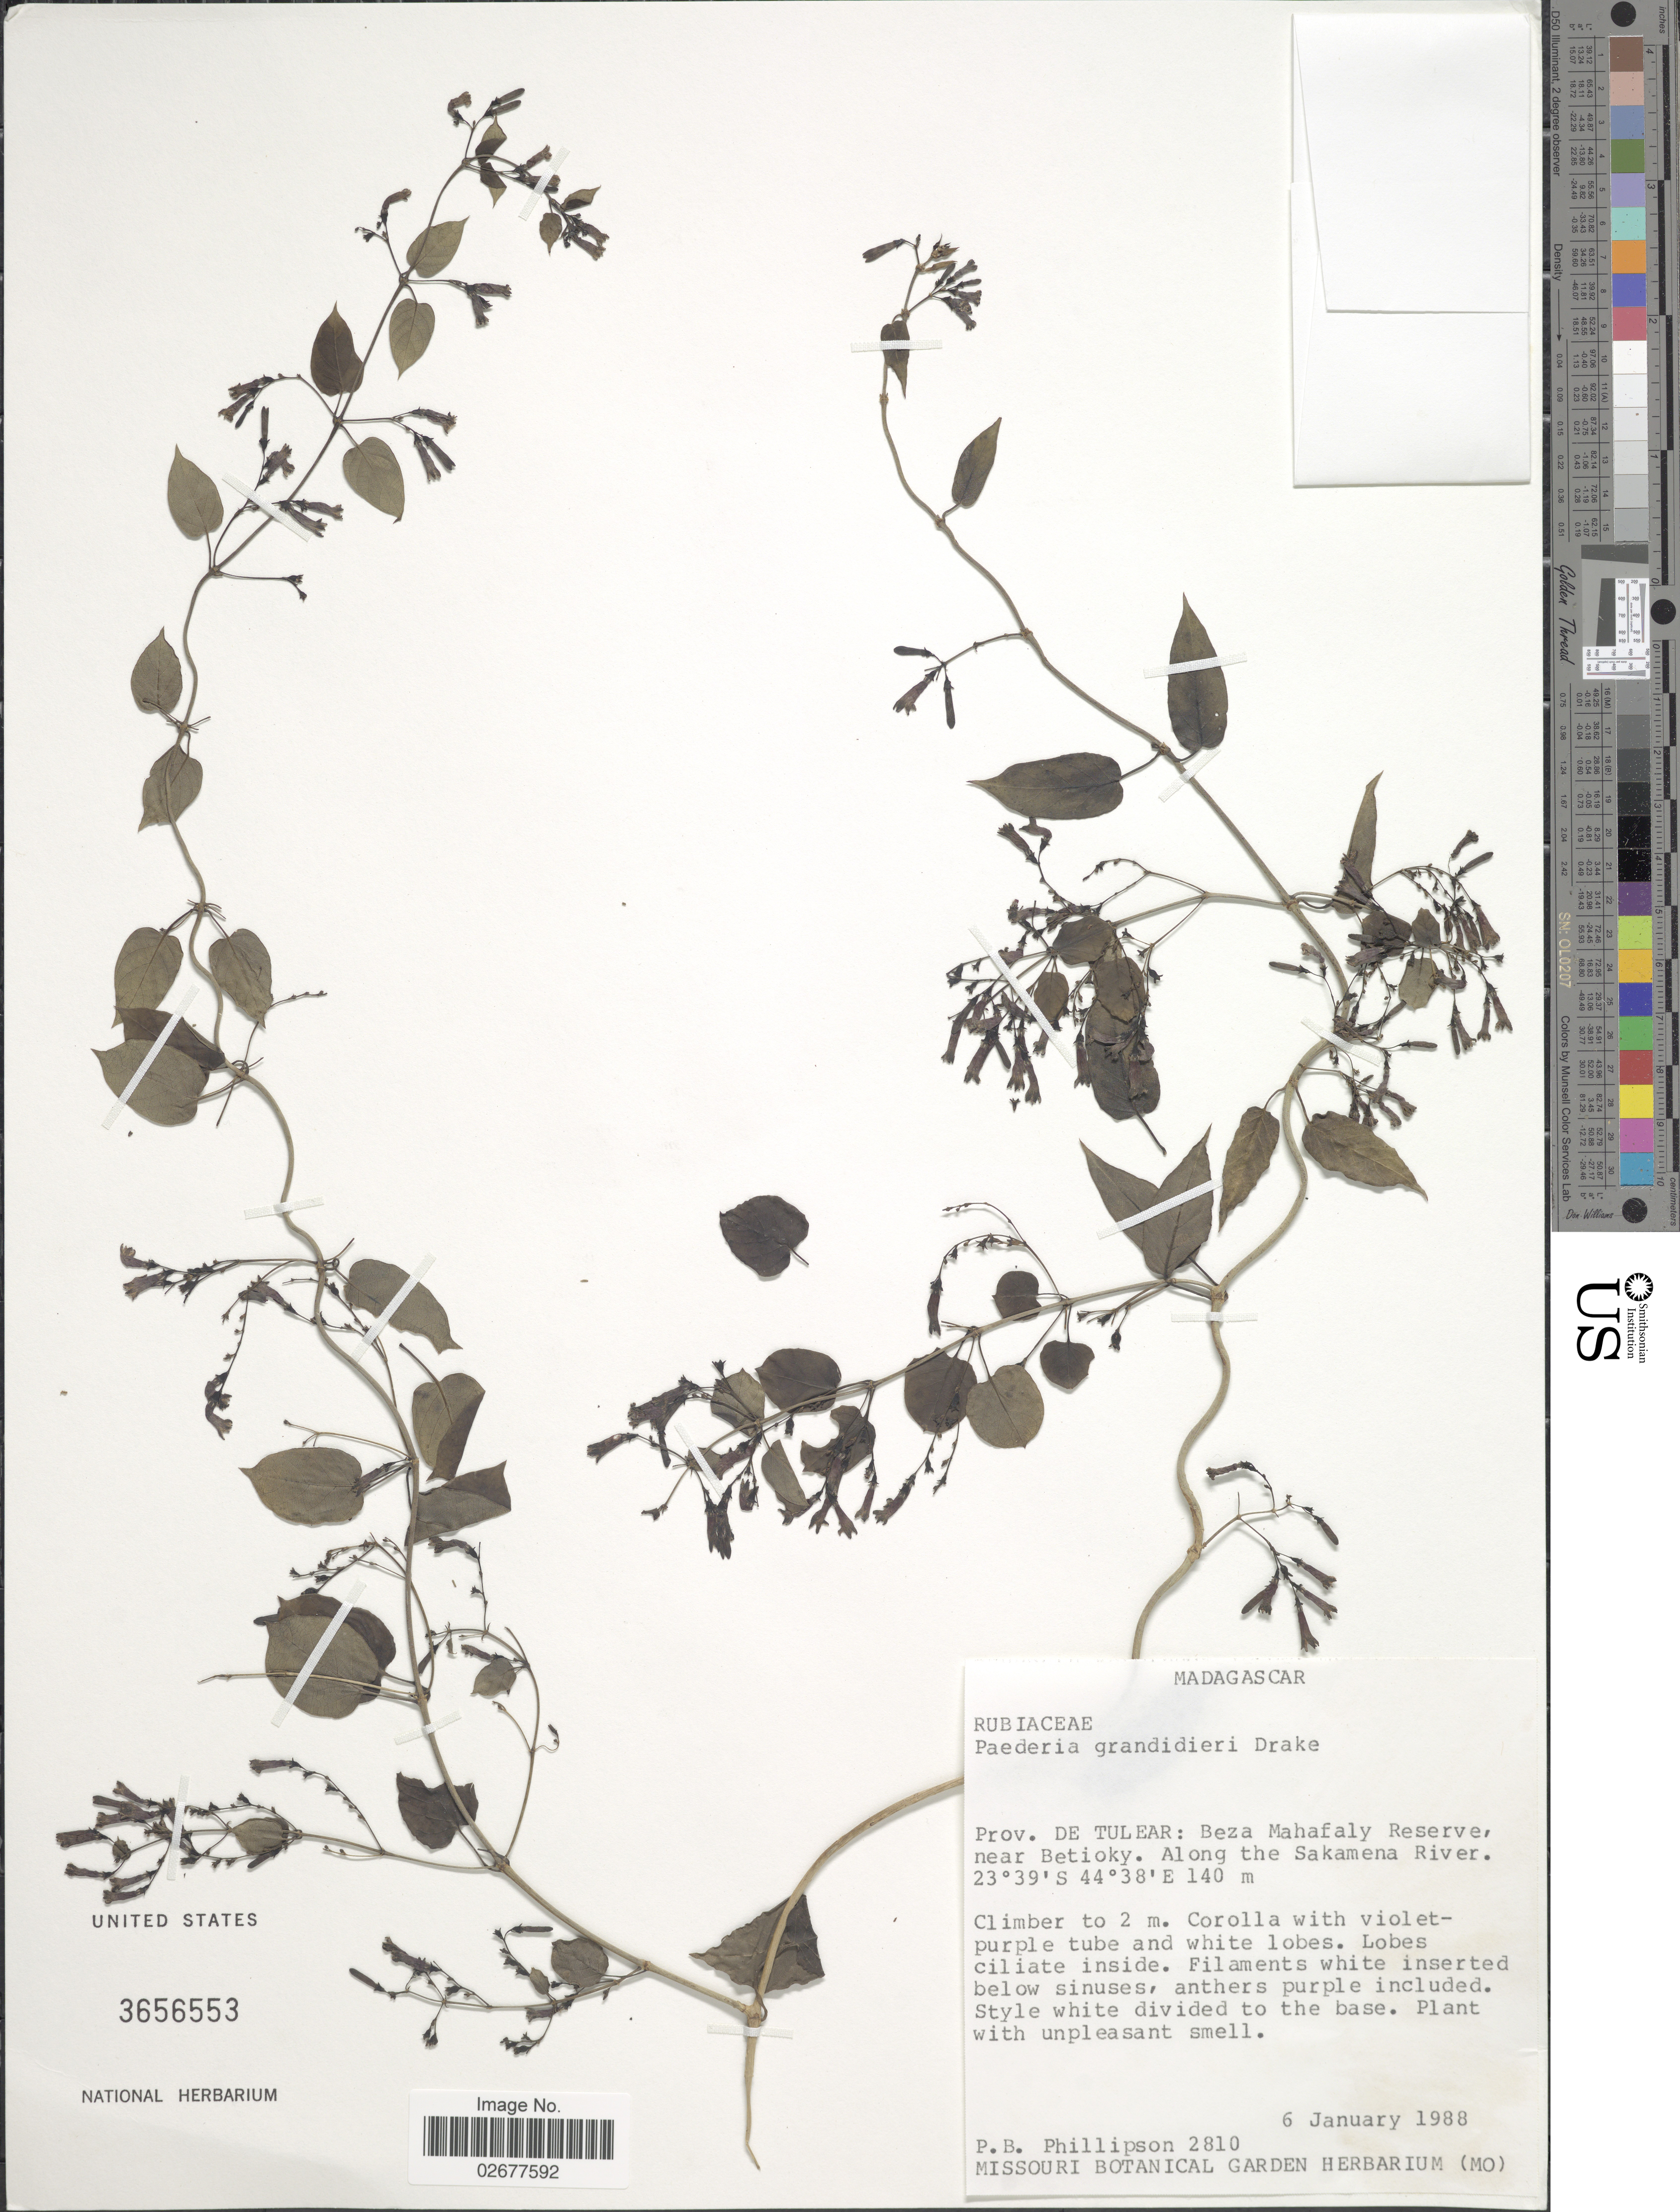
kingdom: Plantae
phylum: Tracheophyta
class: Magnoliopsida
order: Gentianales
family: Rubiaceae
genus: Paederia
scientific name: Paederia grandidieri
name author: Drake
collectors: P. B. Phillipson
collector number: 2810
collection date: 1988-01-06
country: Madagascar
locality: Prov. de Tulear: Beza Mahafaly Reserve, near Betioky. Along the Sakamena River.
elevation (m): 140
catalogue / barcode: US 3656553